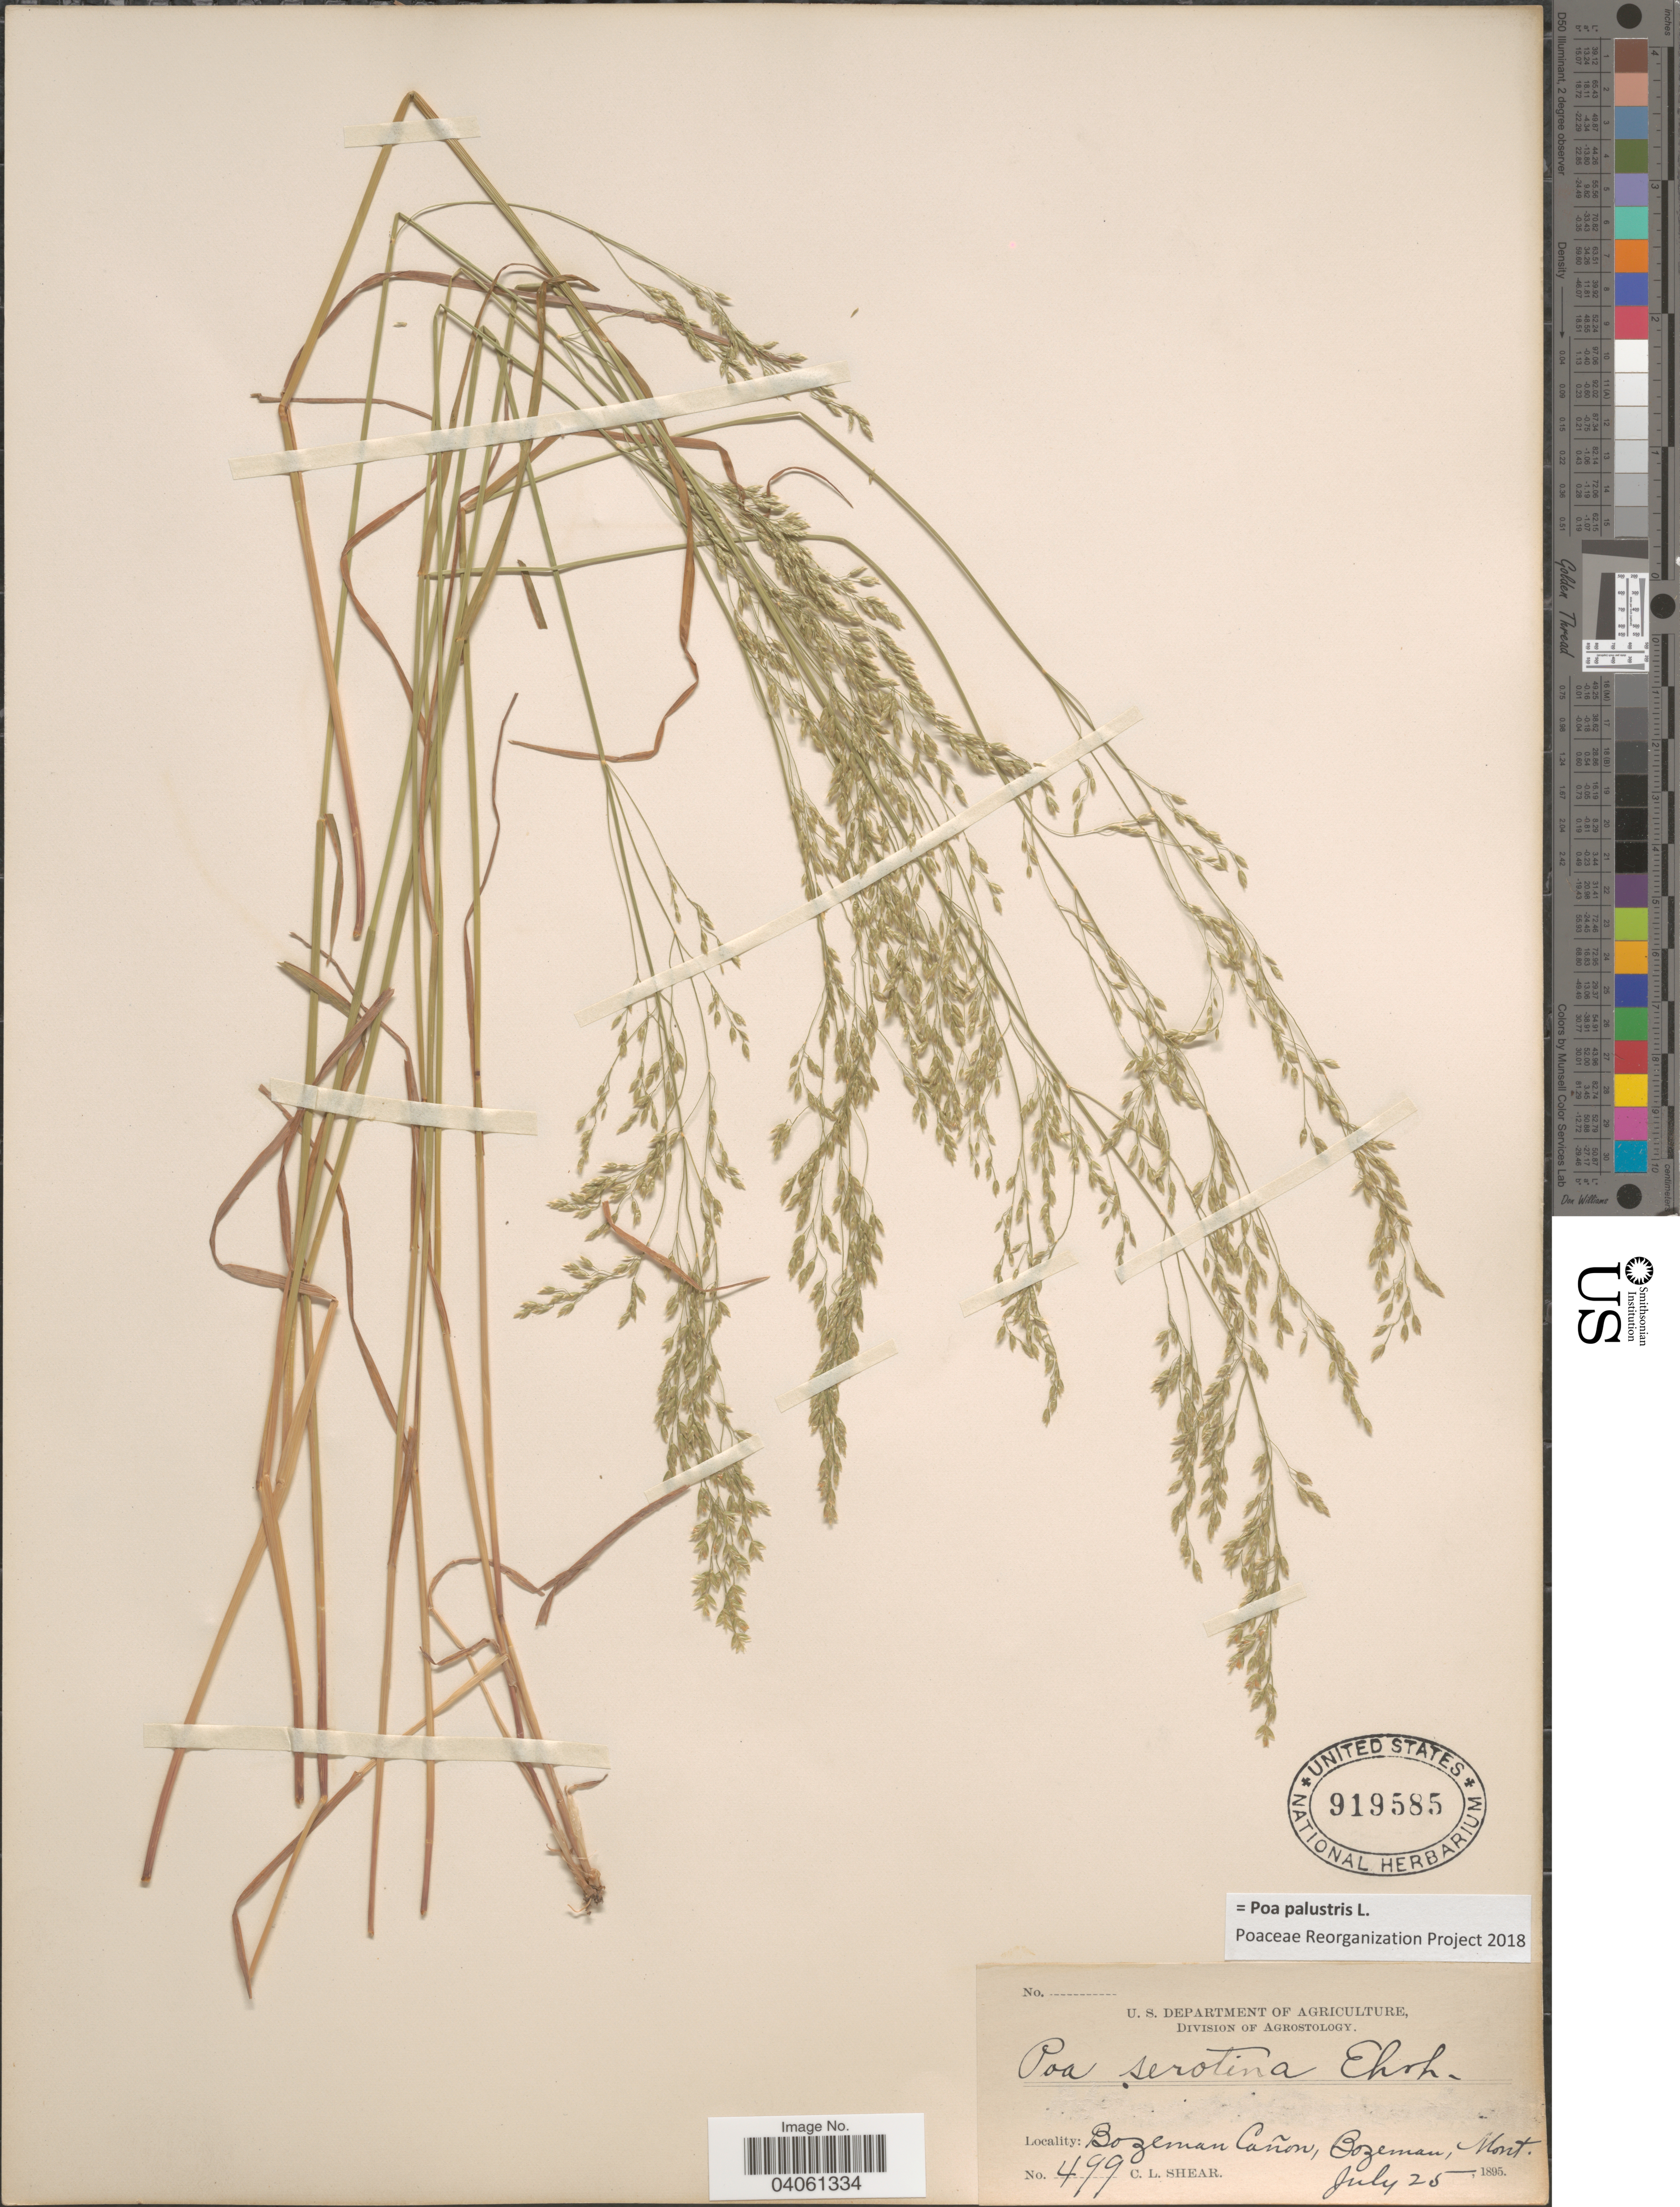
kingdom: Plantae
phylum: Tracheophyta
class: Liliopsida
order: Poales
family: Poaceae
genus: Poa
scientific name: Poa palustris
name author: L.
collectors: C. L. Shear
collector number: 499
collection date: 1895-07-25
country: United States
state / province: Montana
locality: Bozeman Cañon, Bozeman.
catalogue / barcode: US 919585